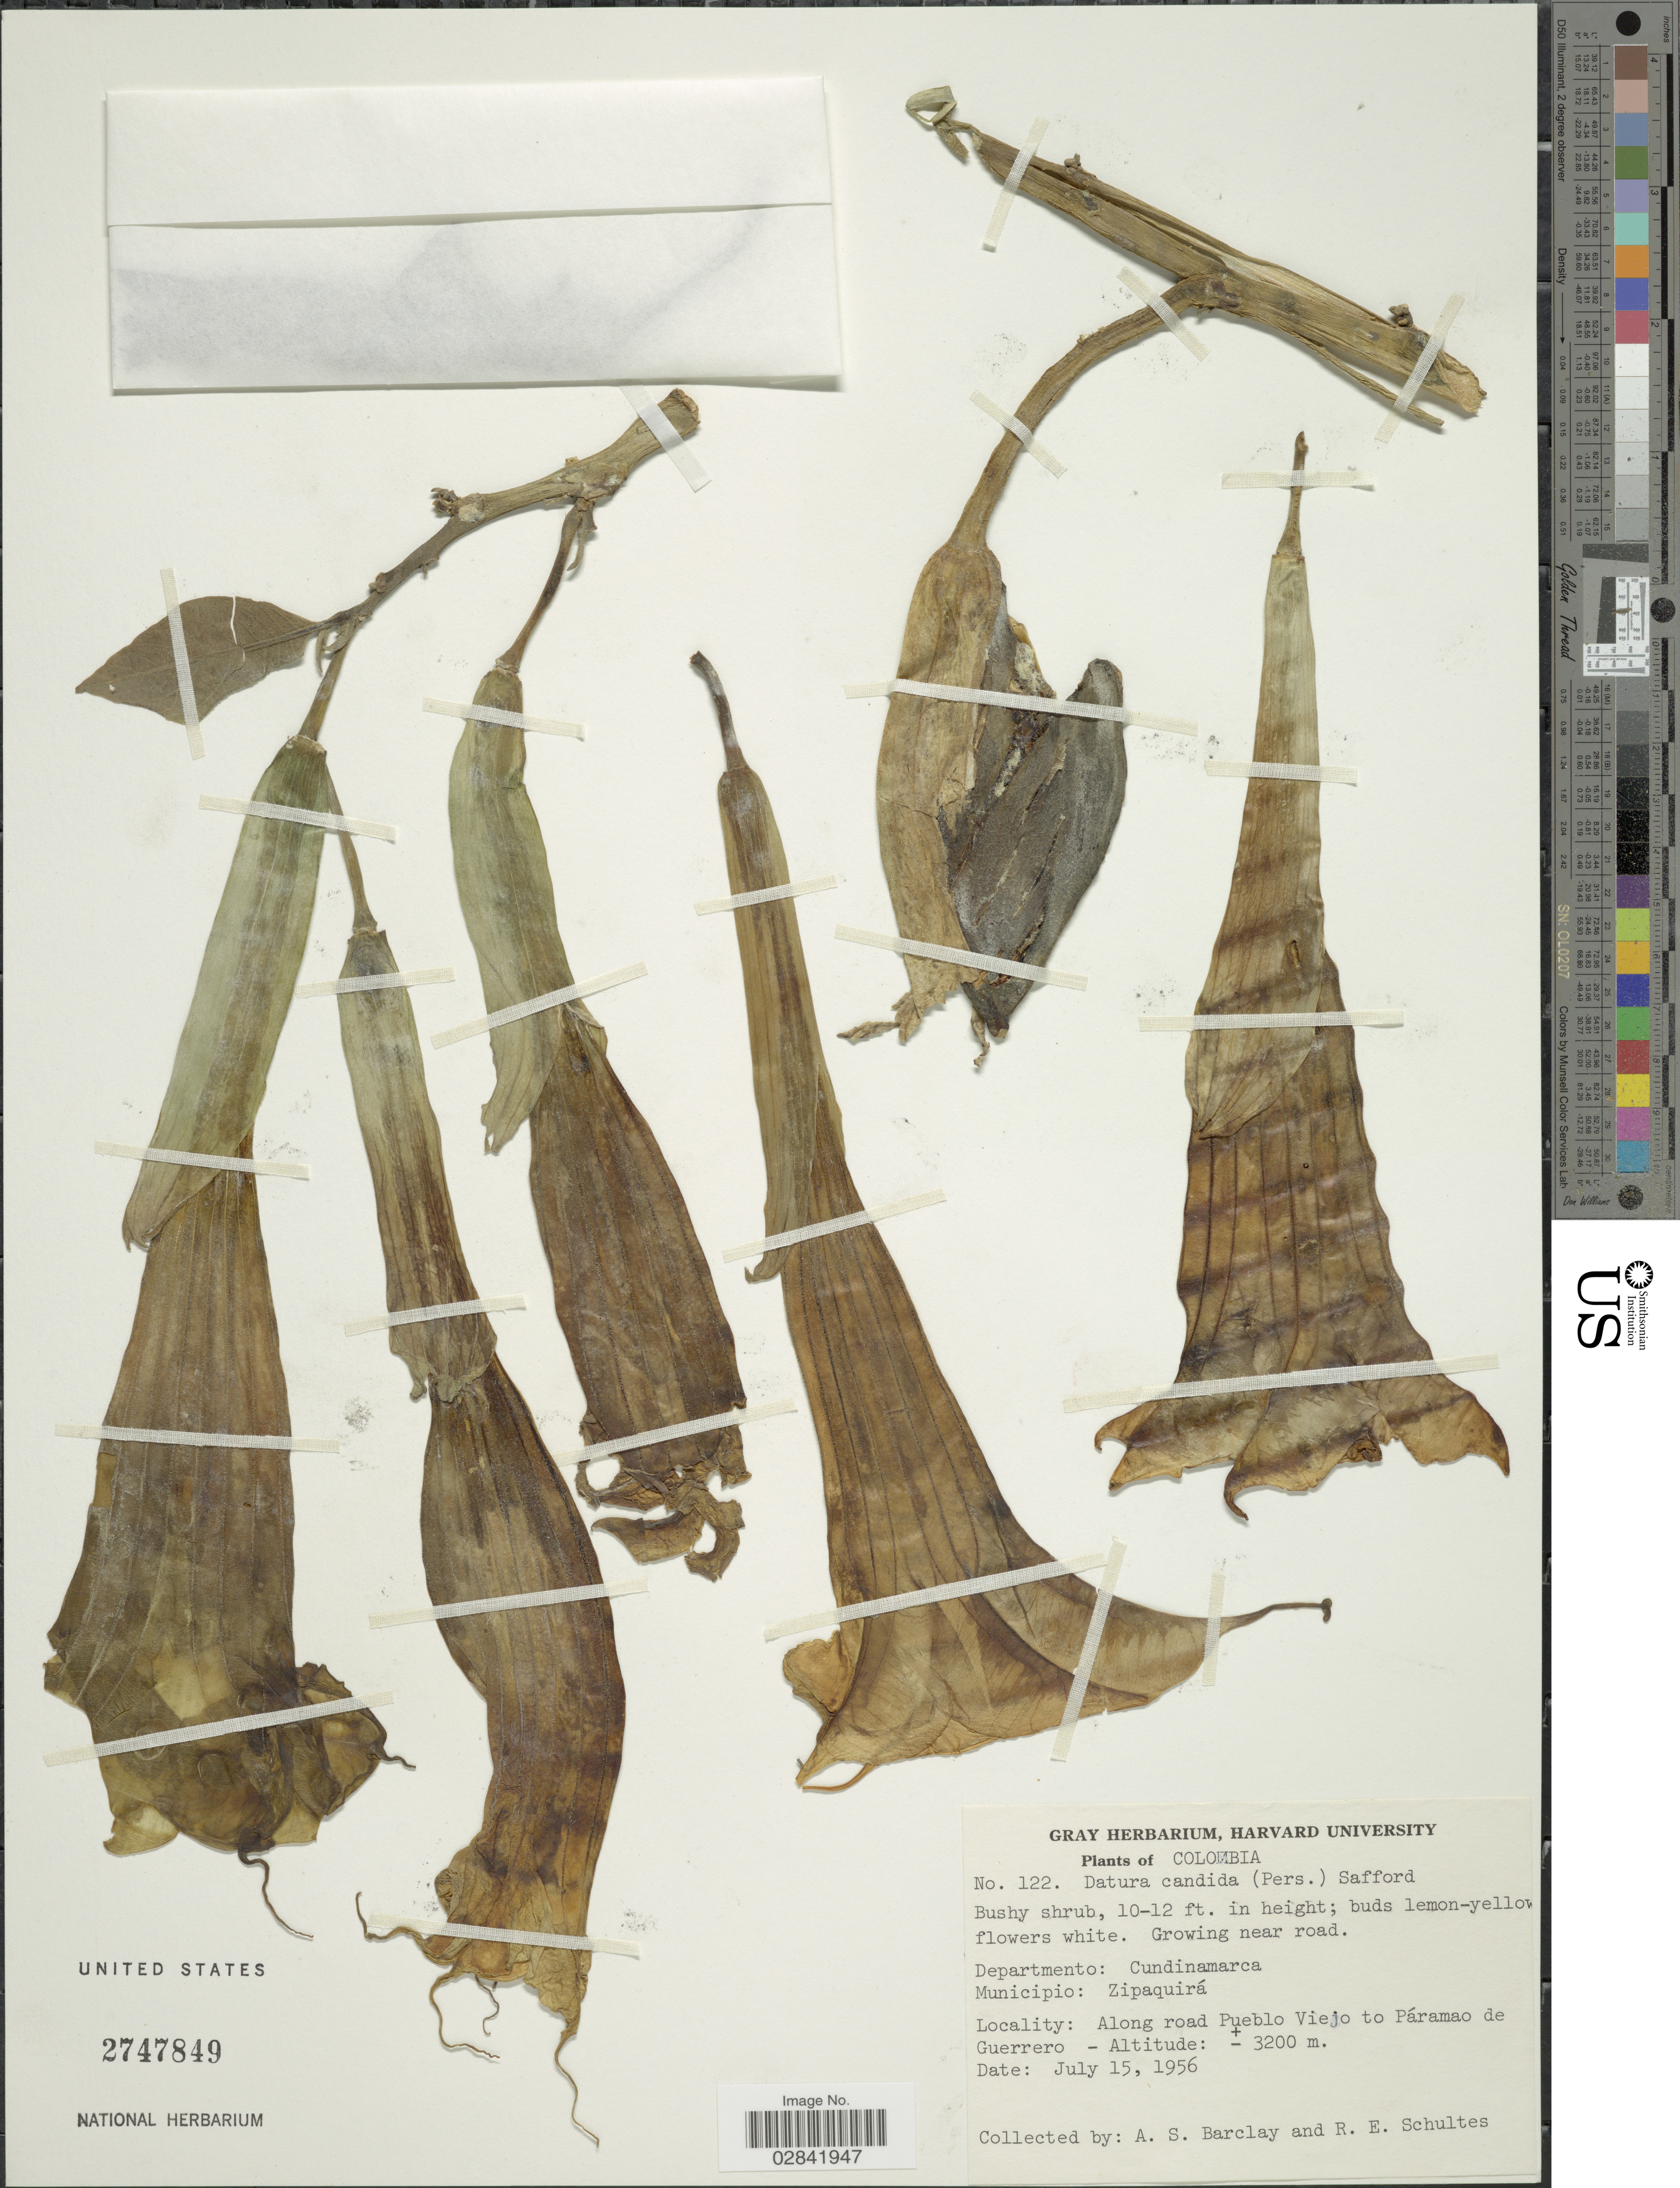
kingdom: Plantae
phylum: Tracheophyta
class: Magnoliopsida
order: Solanales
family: Solanaceae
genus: Brugmansia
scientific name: Brugmansia x candida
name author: Pers.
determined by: (US) Smithsonian Institution - National Museum of Natural History - Department of Botany (UNITED STATES)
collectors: A. S. Barclay & R. E. Schultes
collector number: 122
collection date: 1956-07-15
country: Colombia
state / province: Cundinamarca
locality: Departmento: Cundinamarca, Municipio: Zipaquíra. Along road Pueblo Viejo to Páramo de Guerrero.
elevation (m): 3200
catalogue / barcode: US 2747849